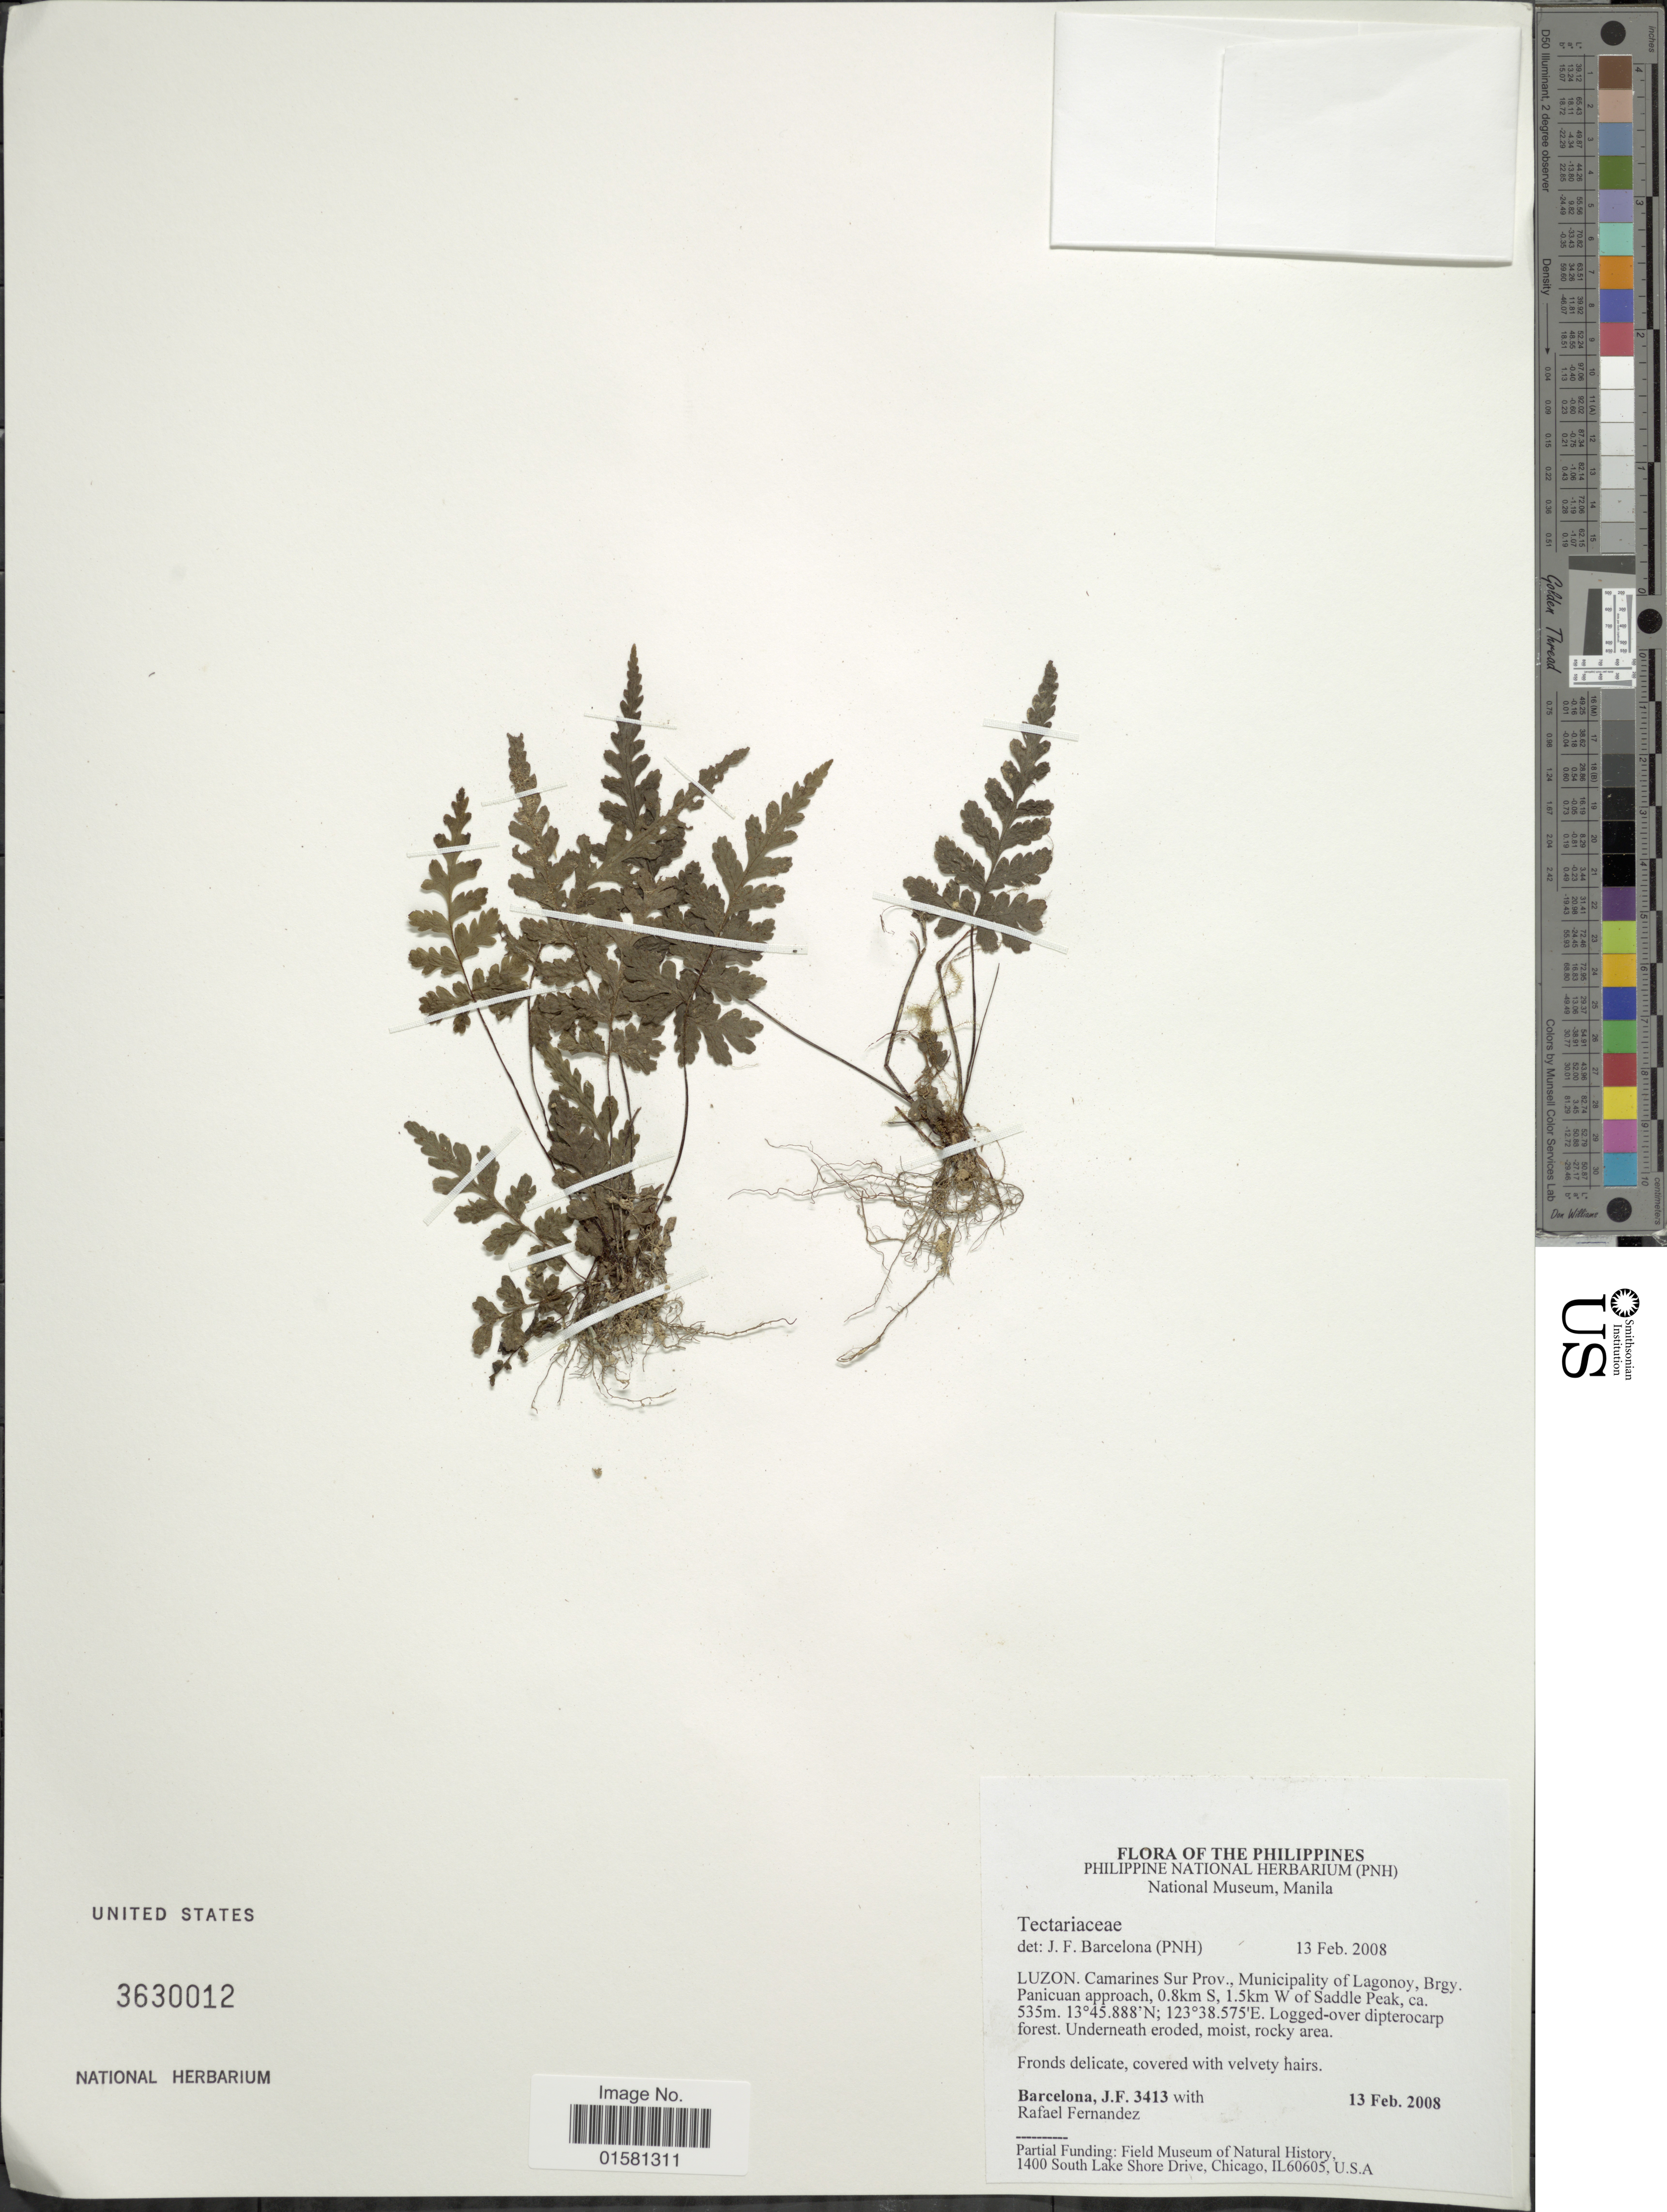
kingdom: Plantae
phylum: Tracheophyta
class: Polypodiopsida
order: Polypodiales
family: Tectariaceae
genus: Tectaria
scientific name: Tectaria sp.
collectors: J. F. Barcelona & R. Fernandez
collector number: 3413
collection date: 2008-02-13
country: Philippines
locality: Philippines, Luzon. Camarines Sur Prov., Muncipality of Lagonoy, Brgy. Panicuan approach, 0.8 km S, 1.5 km W of Saddle Peak, ca 535 m.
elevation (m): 535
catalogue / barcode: US 3630012